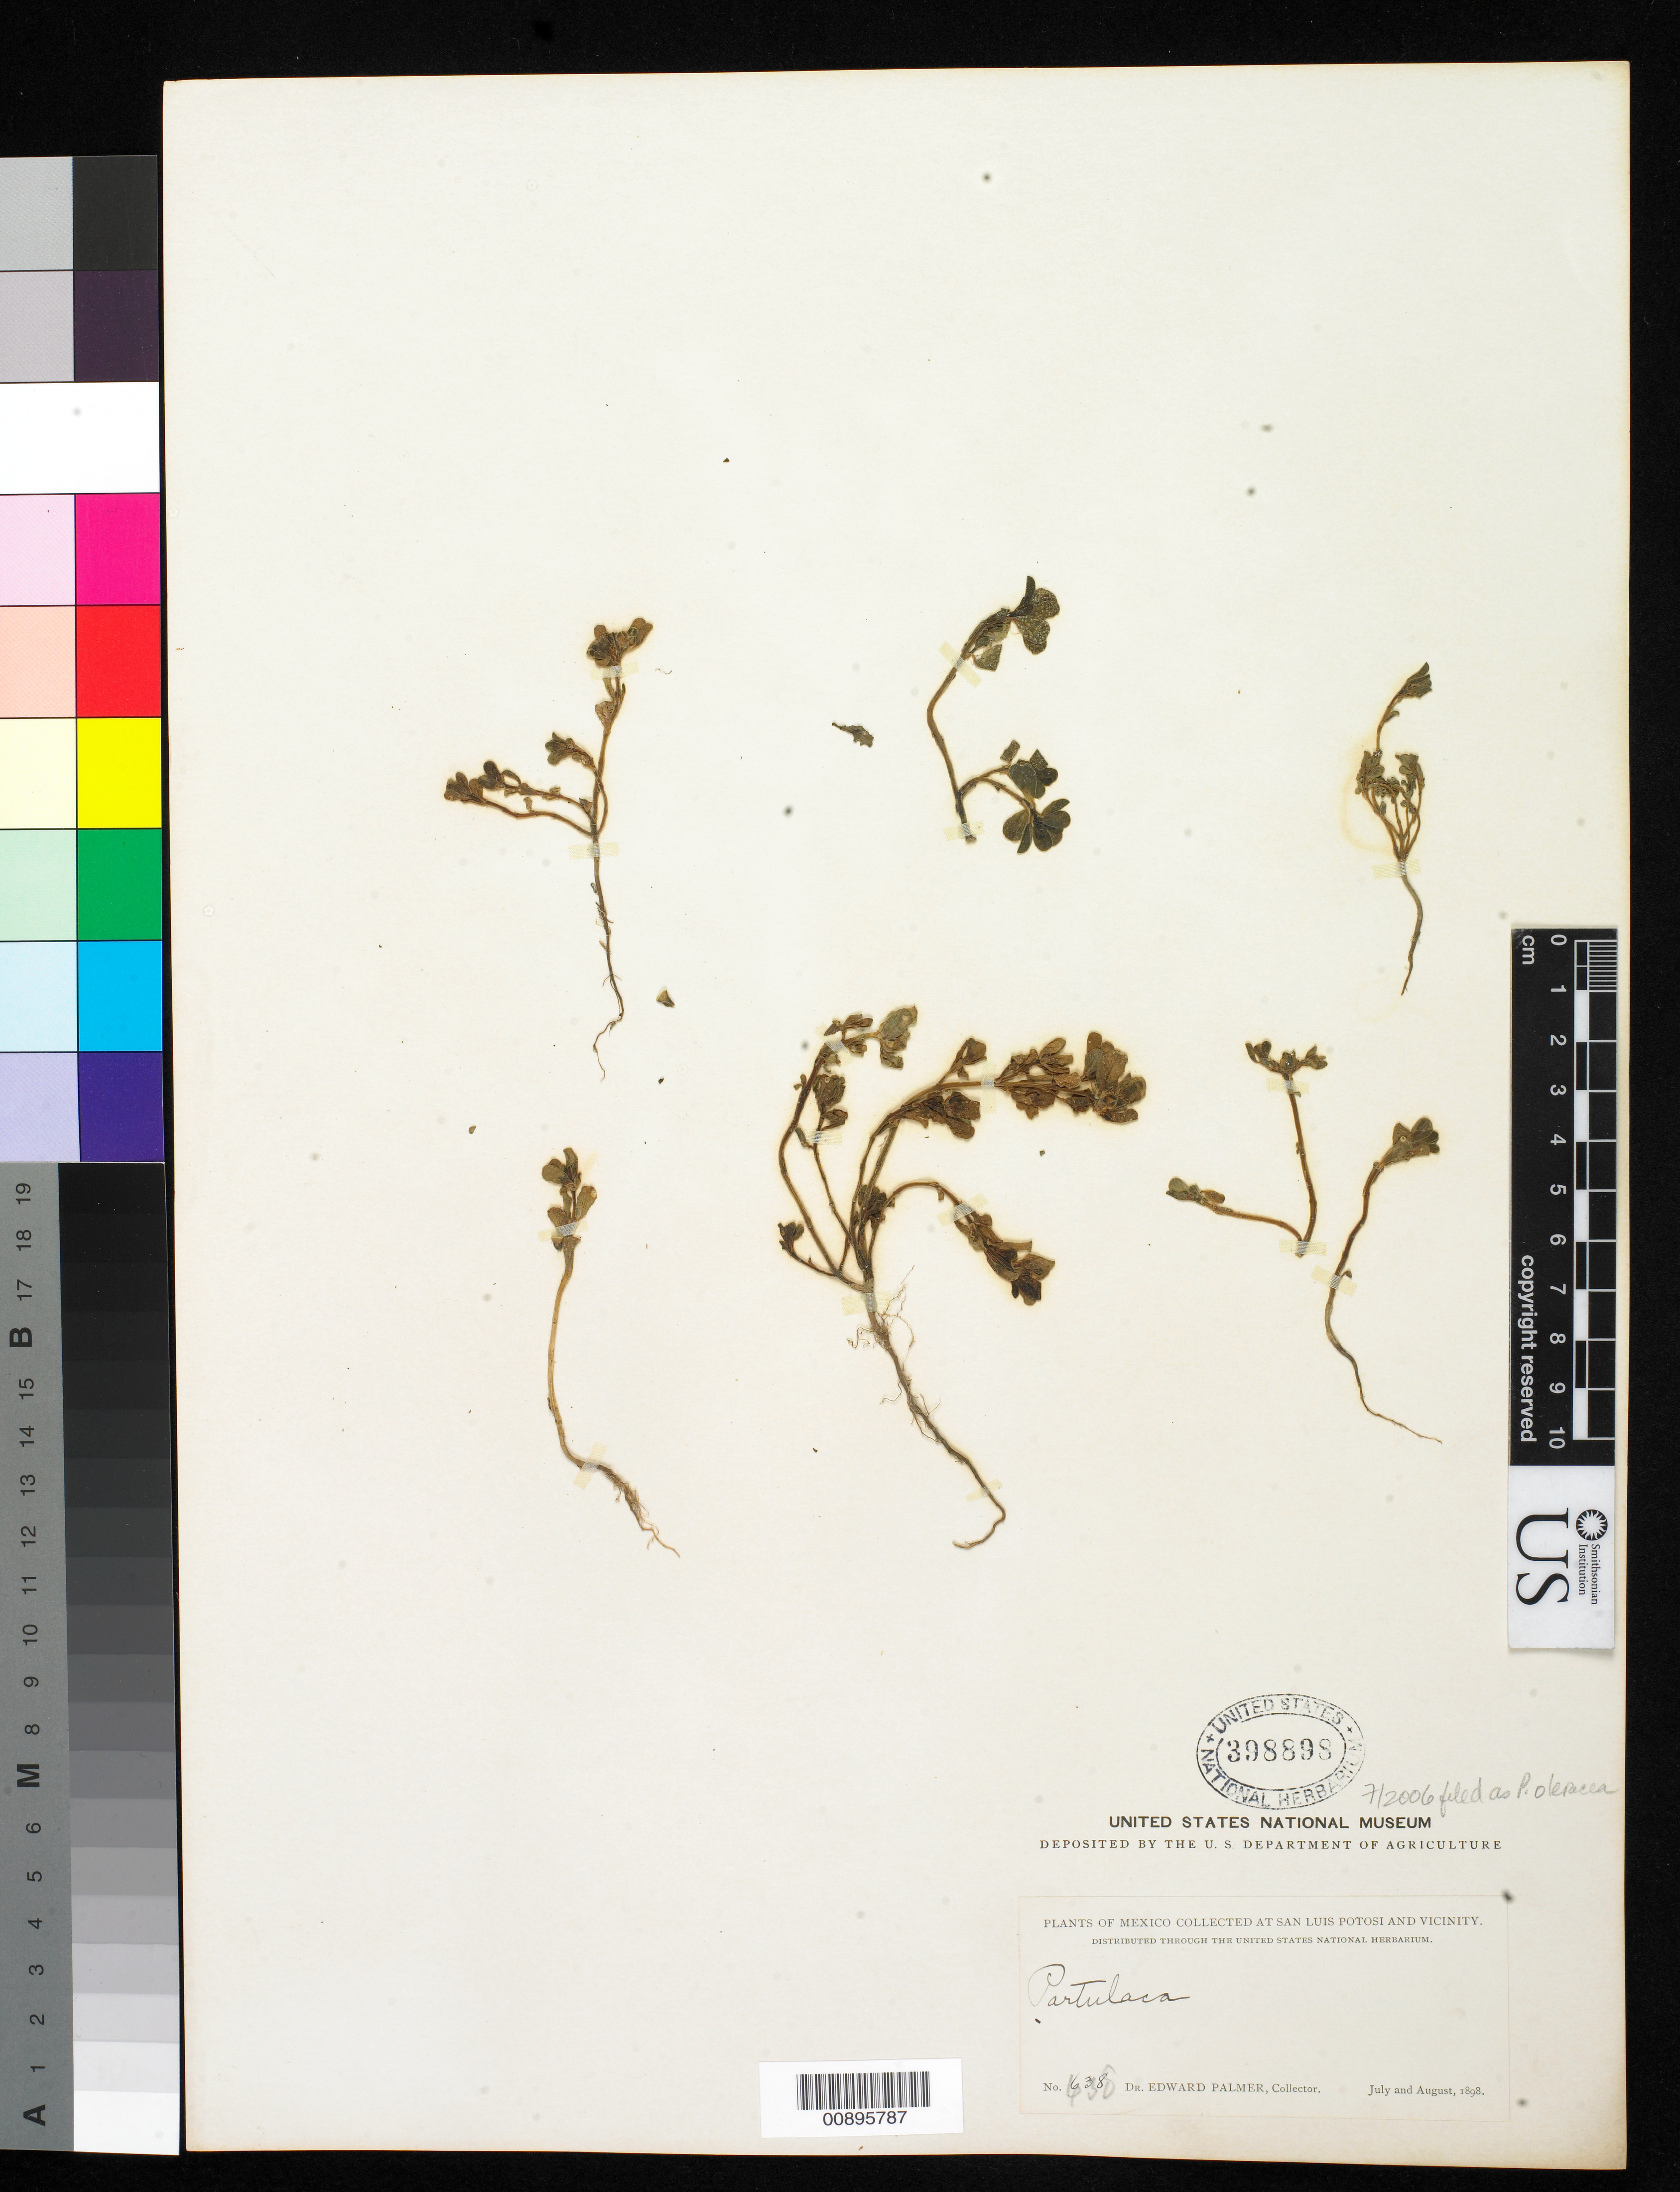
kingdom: Plantae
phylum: Tracheophyta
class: Magnoliopsida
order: Caryophyllales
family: Portulacaceae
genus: Portulaca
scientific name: Portulaca oleracea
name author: L.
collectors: E. Palmer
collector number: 638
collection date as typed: Jul 1898 to -- Aug 1898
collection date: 1898-07/1898-08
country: Mexico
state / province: San Luis Potosí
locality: San Luis Potosí and vicinity.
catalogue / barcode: US 398898